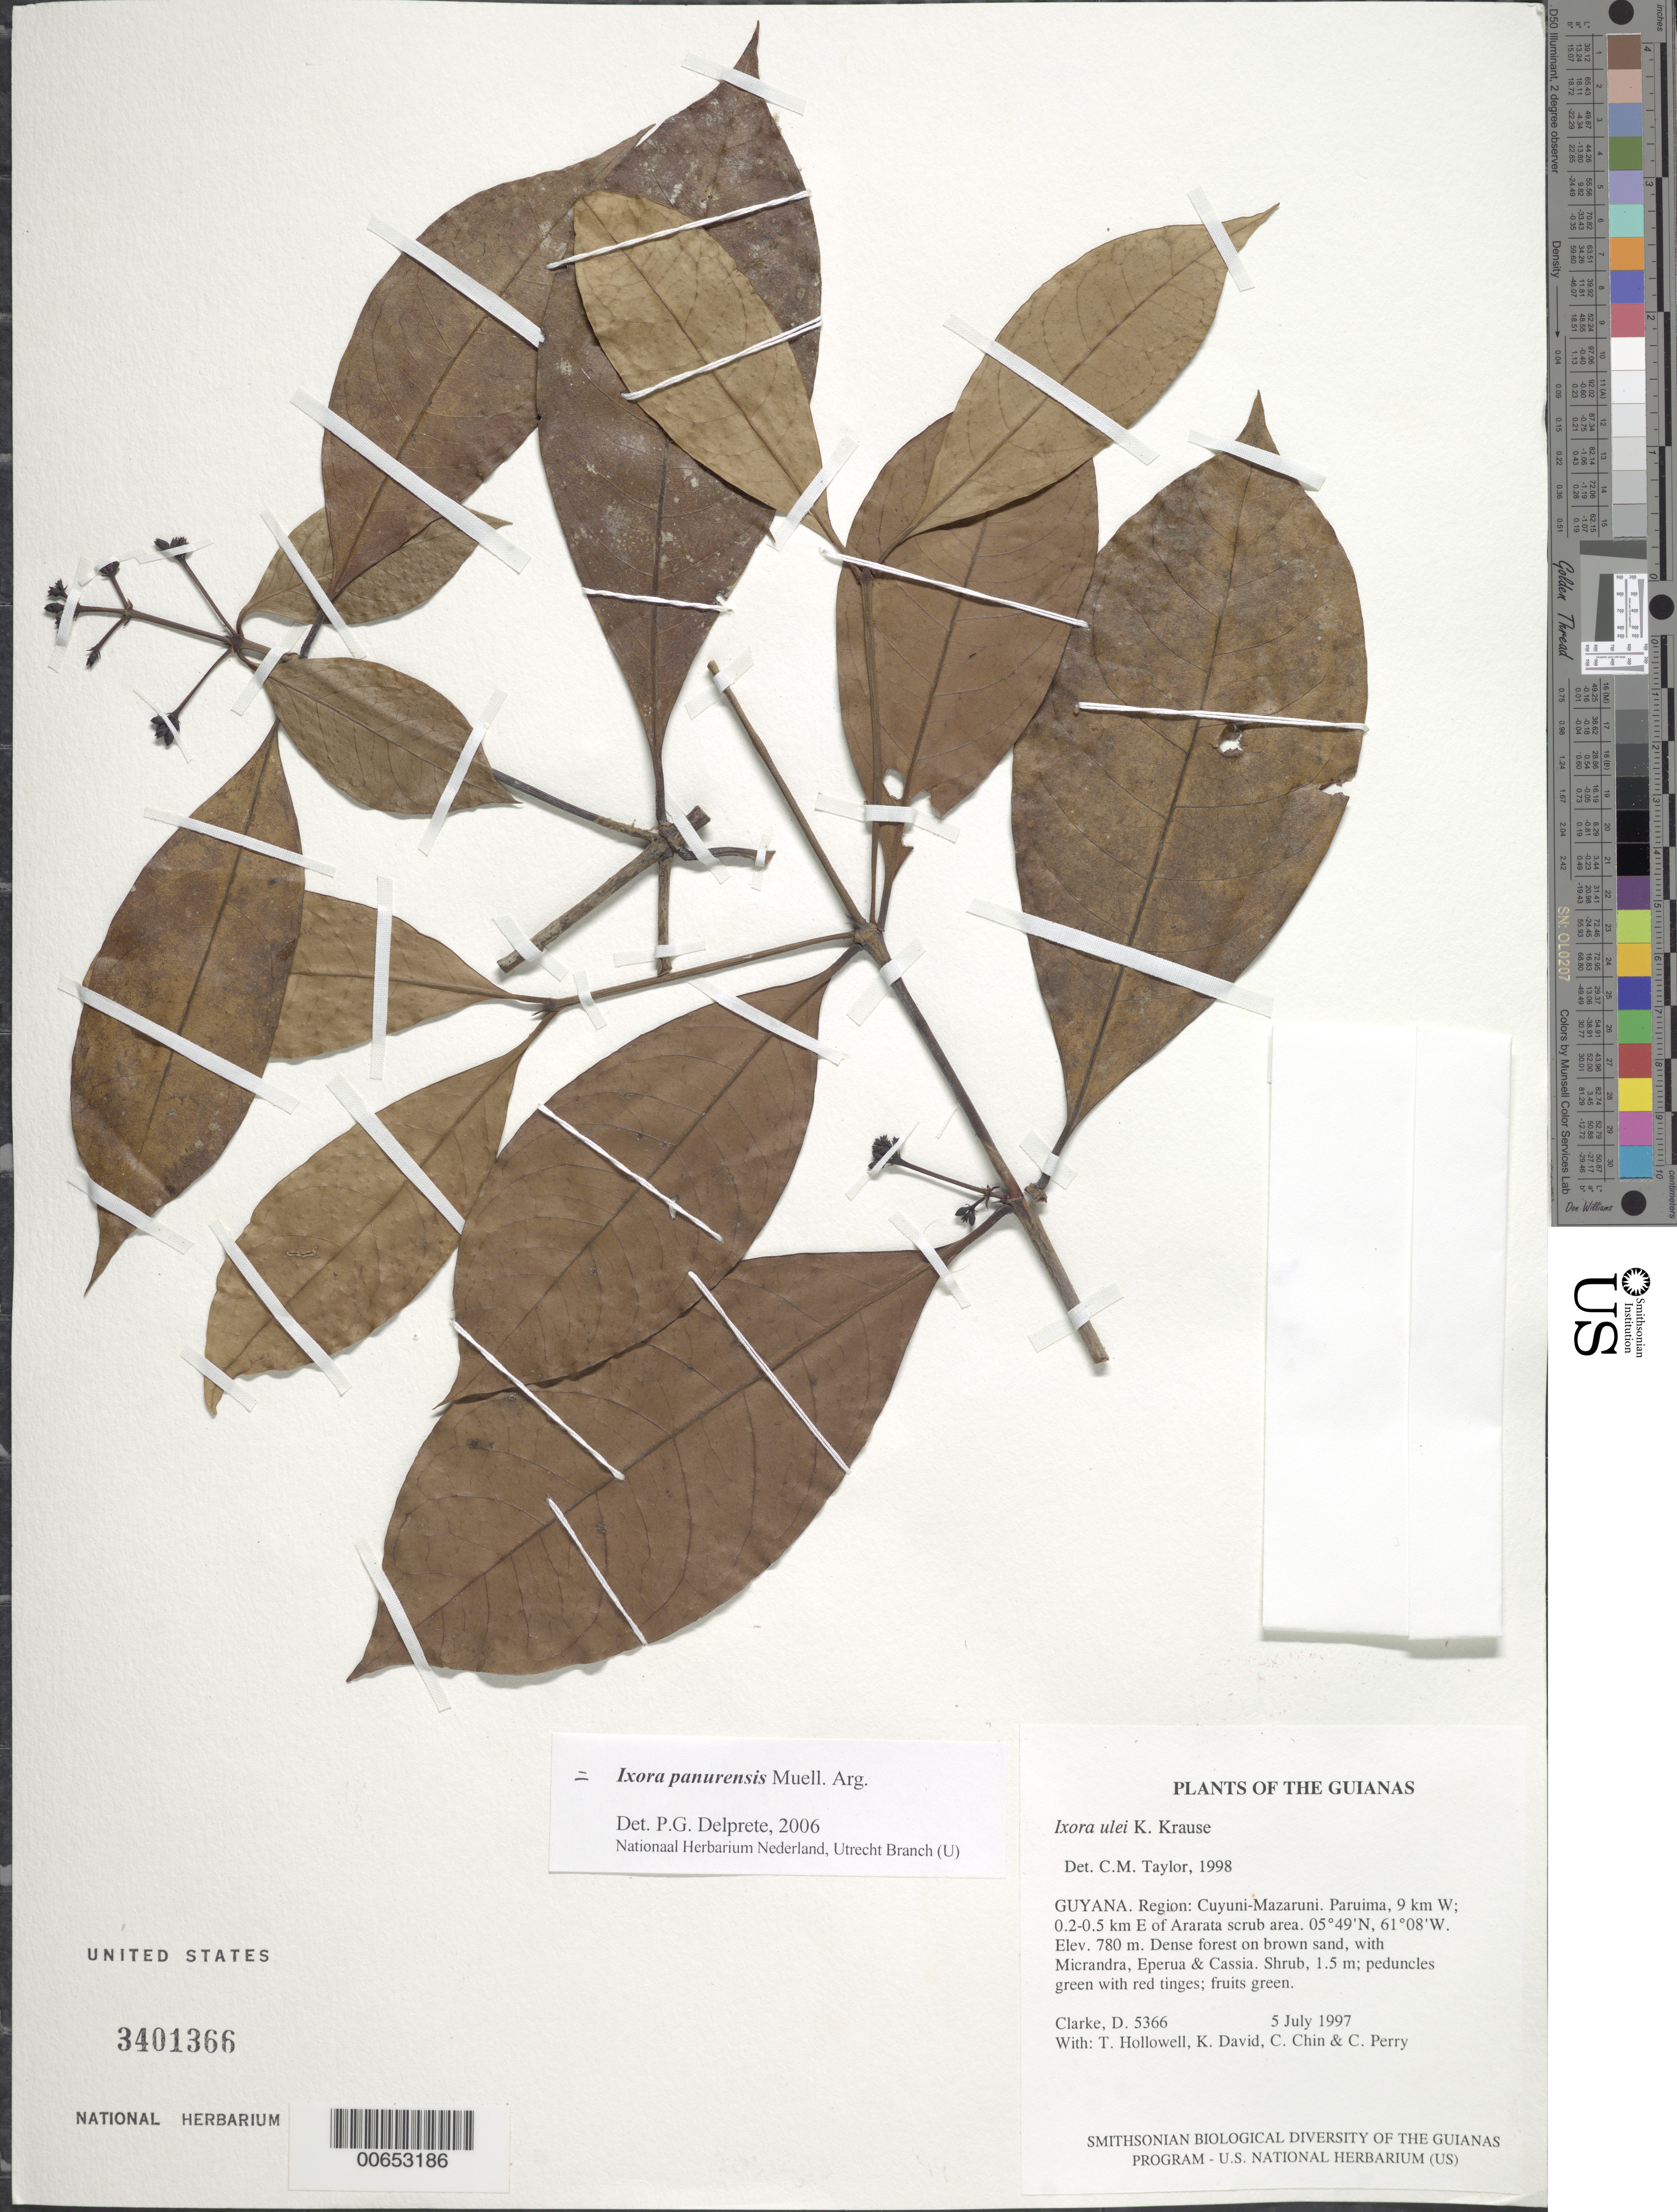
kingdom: Plantae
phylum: Tracheophyta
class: Magnoliopsida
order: Gentianales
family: Rubiaceae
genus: Ixora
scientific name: Ixora panurensis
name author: Müll. Arg.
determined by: Delprete, P. G., Herb. de Guyane Cay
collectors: H. D. Clarke, T. Hollowell, K. David, C. Chin & C. Perry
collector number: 5366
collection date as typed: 5 July 1997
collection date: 1997-07-05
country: Guyana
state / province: Cuyuni-Mazaruni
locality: Paruima, 9 km W; 0.2-0.5 km E of Ararata scrub area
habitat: Dense forest on brown sand, with Micrandra, Eperua & Cassia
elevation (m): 780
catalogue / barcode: US 3401366